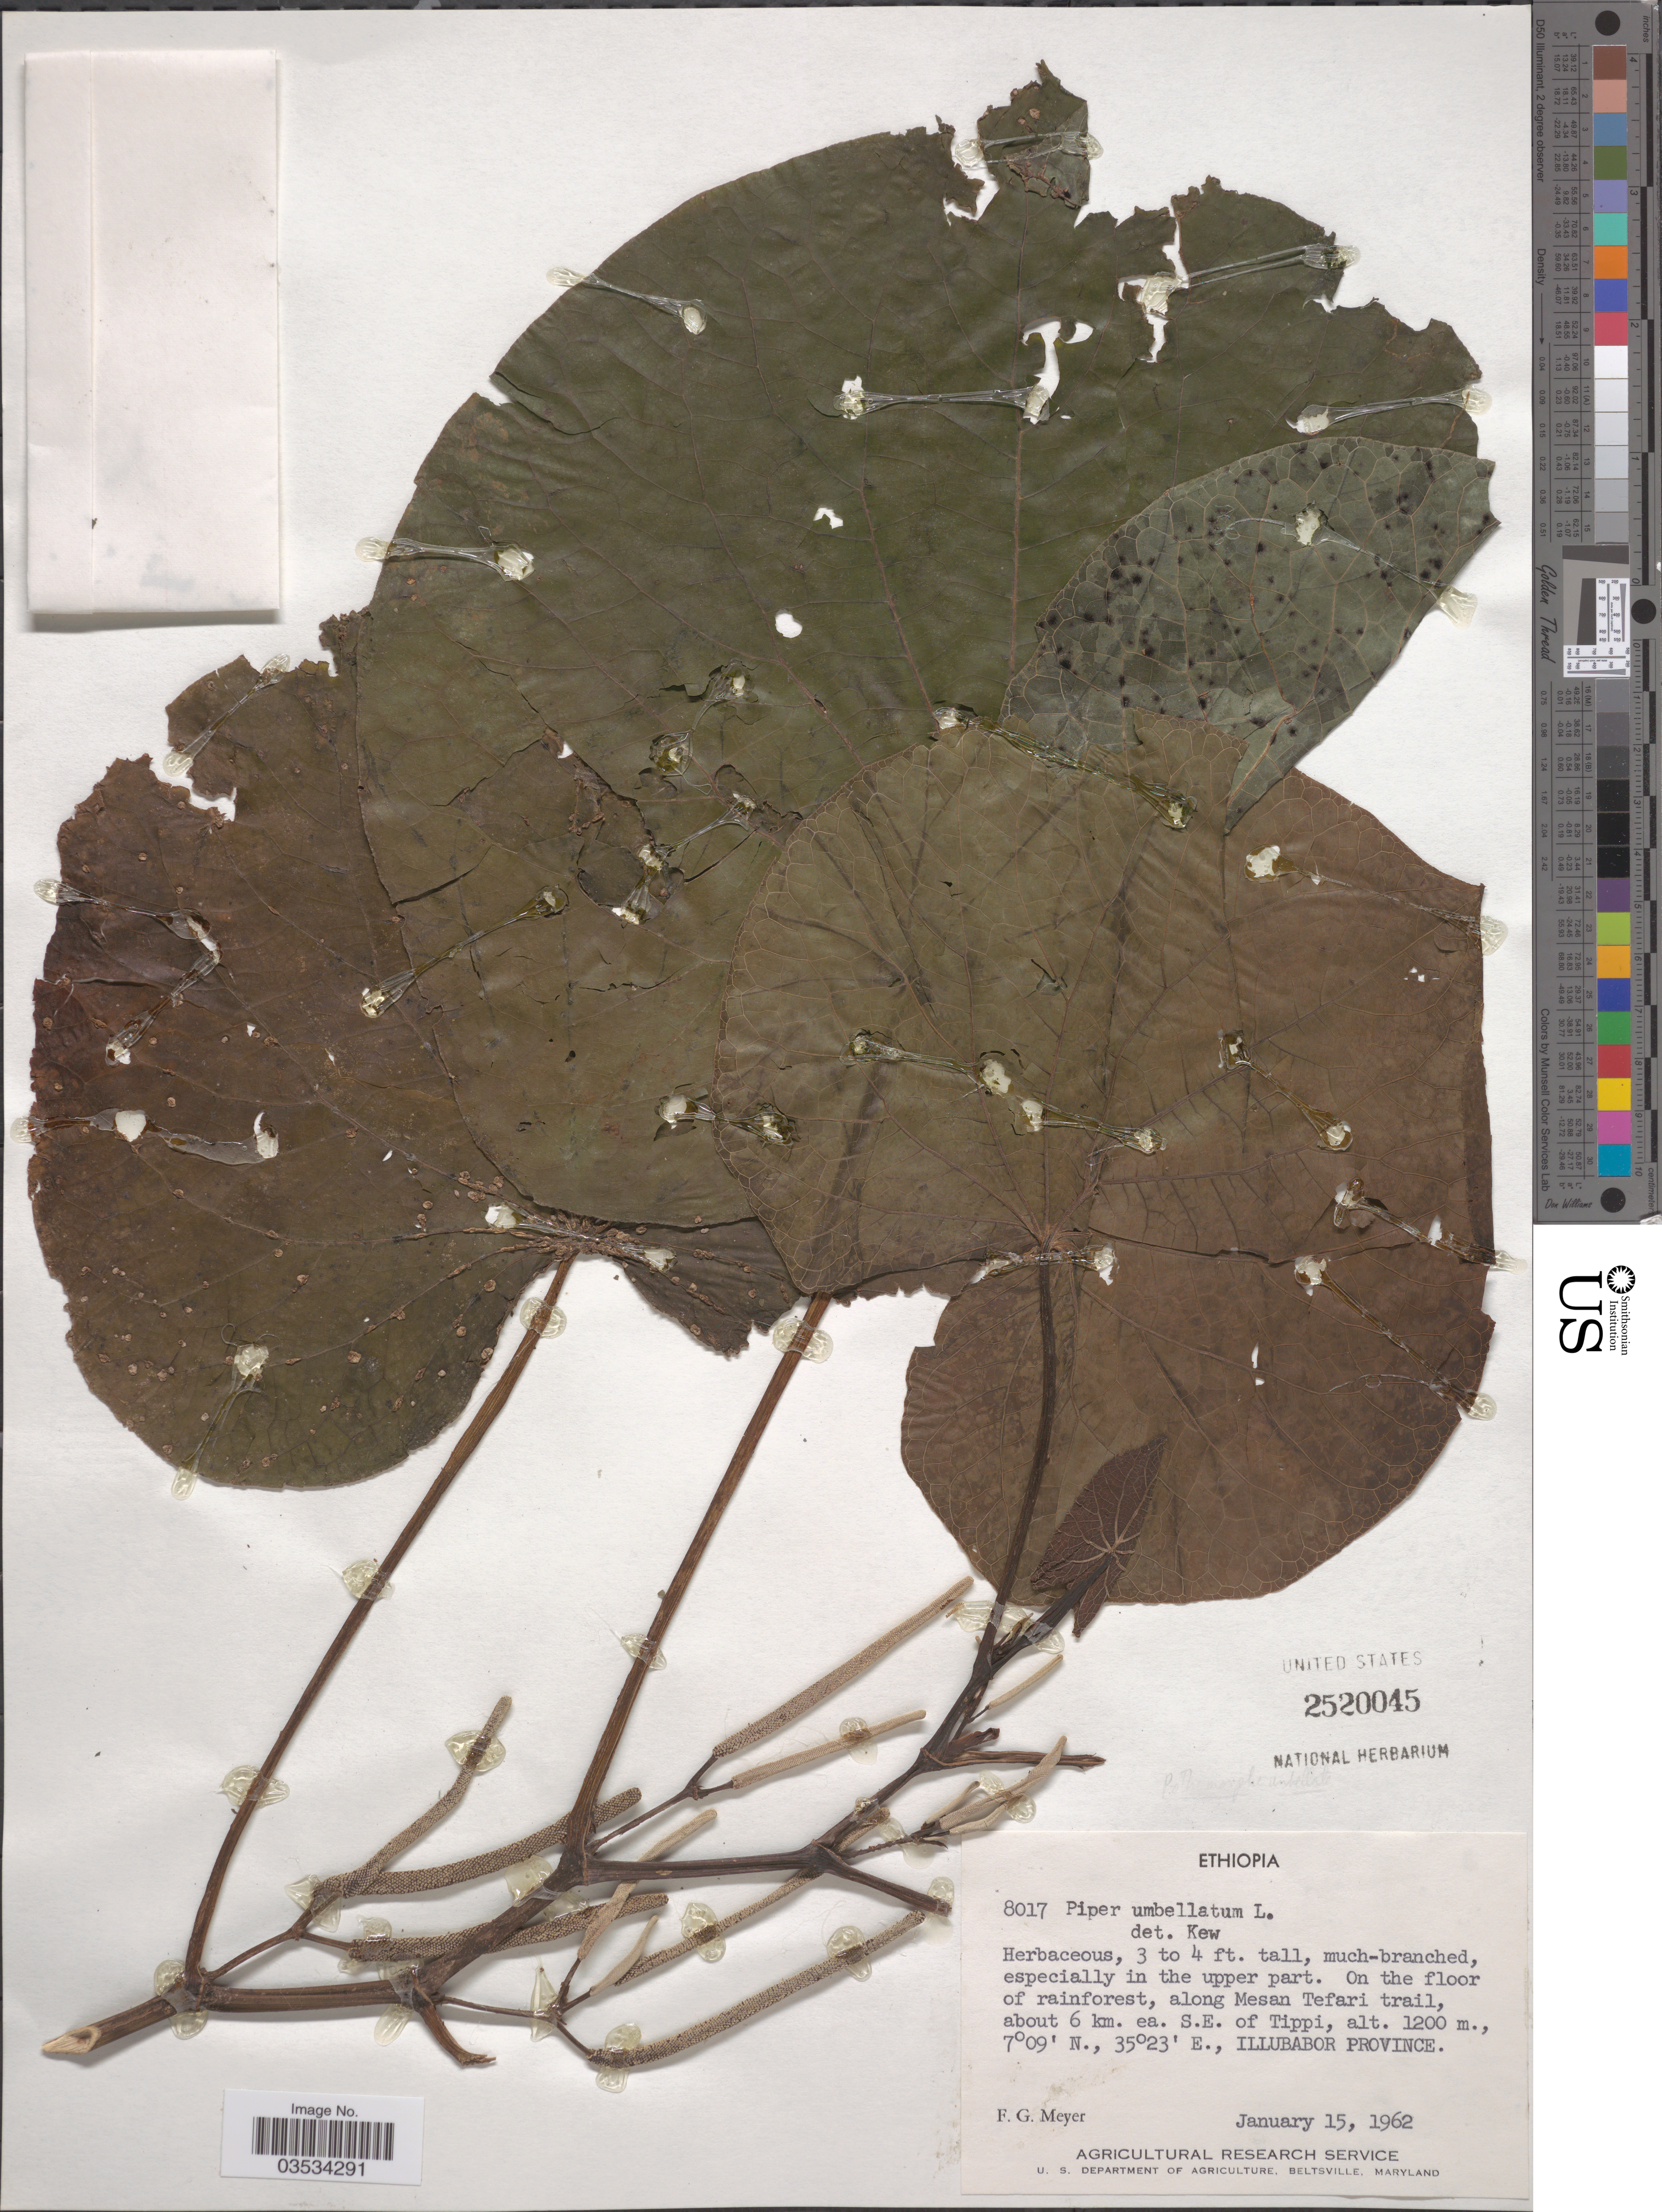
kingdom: Plantae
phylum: Tracheophyta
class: Magnoliopsida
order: Piperales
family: Piperaceae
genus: Piper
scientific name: Piper umbellatum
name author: L.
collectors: F. G. Meyer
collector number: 8017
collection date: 1962-01-15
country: Ethiopia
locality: Along Mesan Tefari trail, about 6 km. ea. S.E. of Tippi. Illubabor Province.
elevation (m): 1200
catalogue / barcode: US 2520045